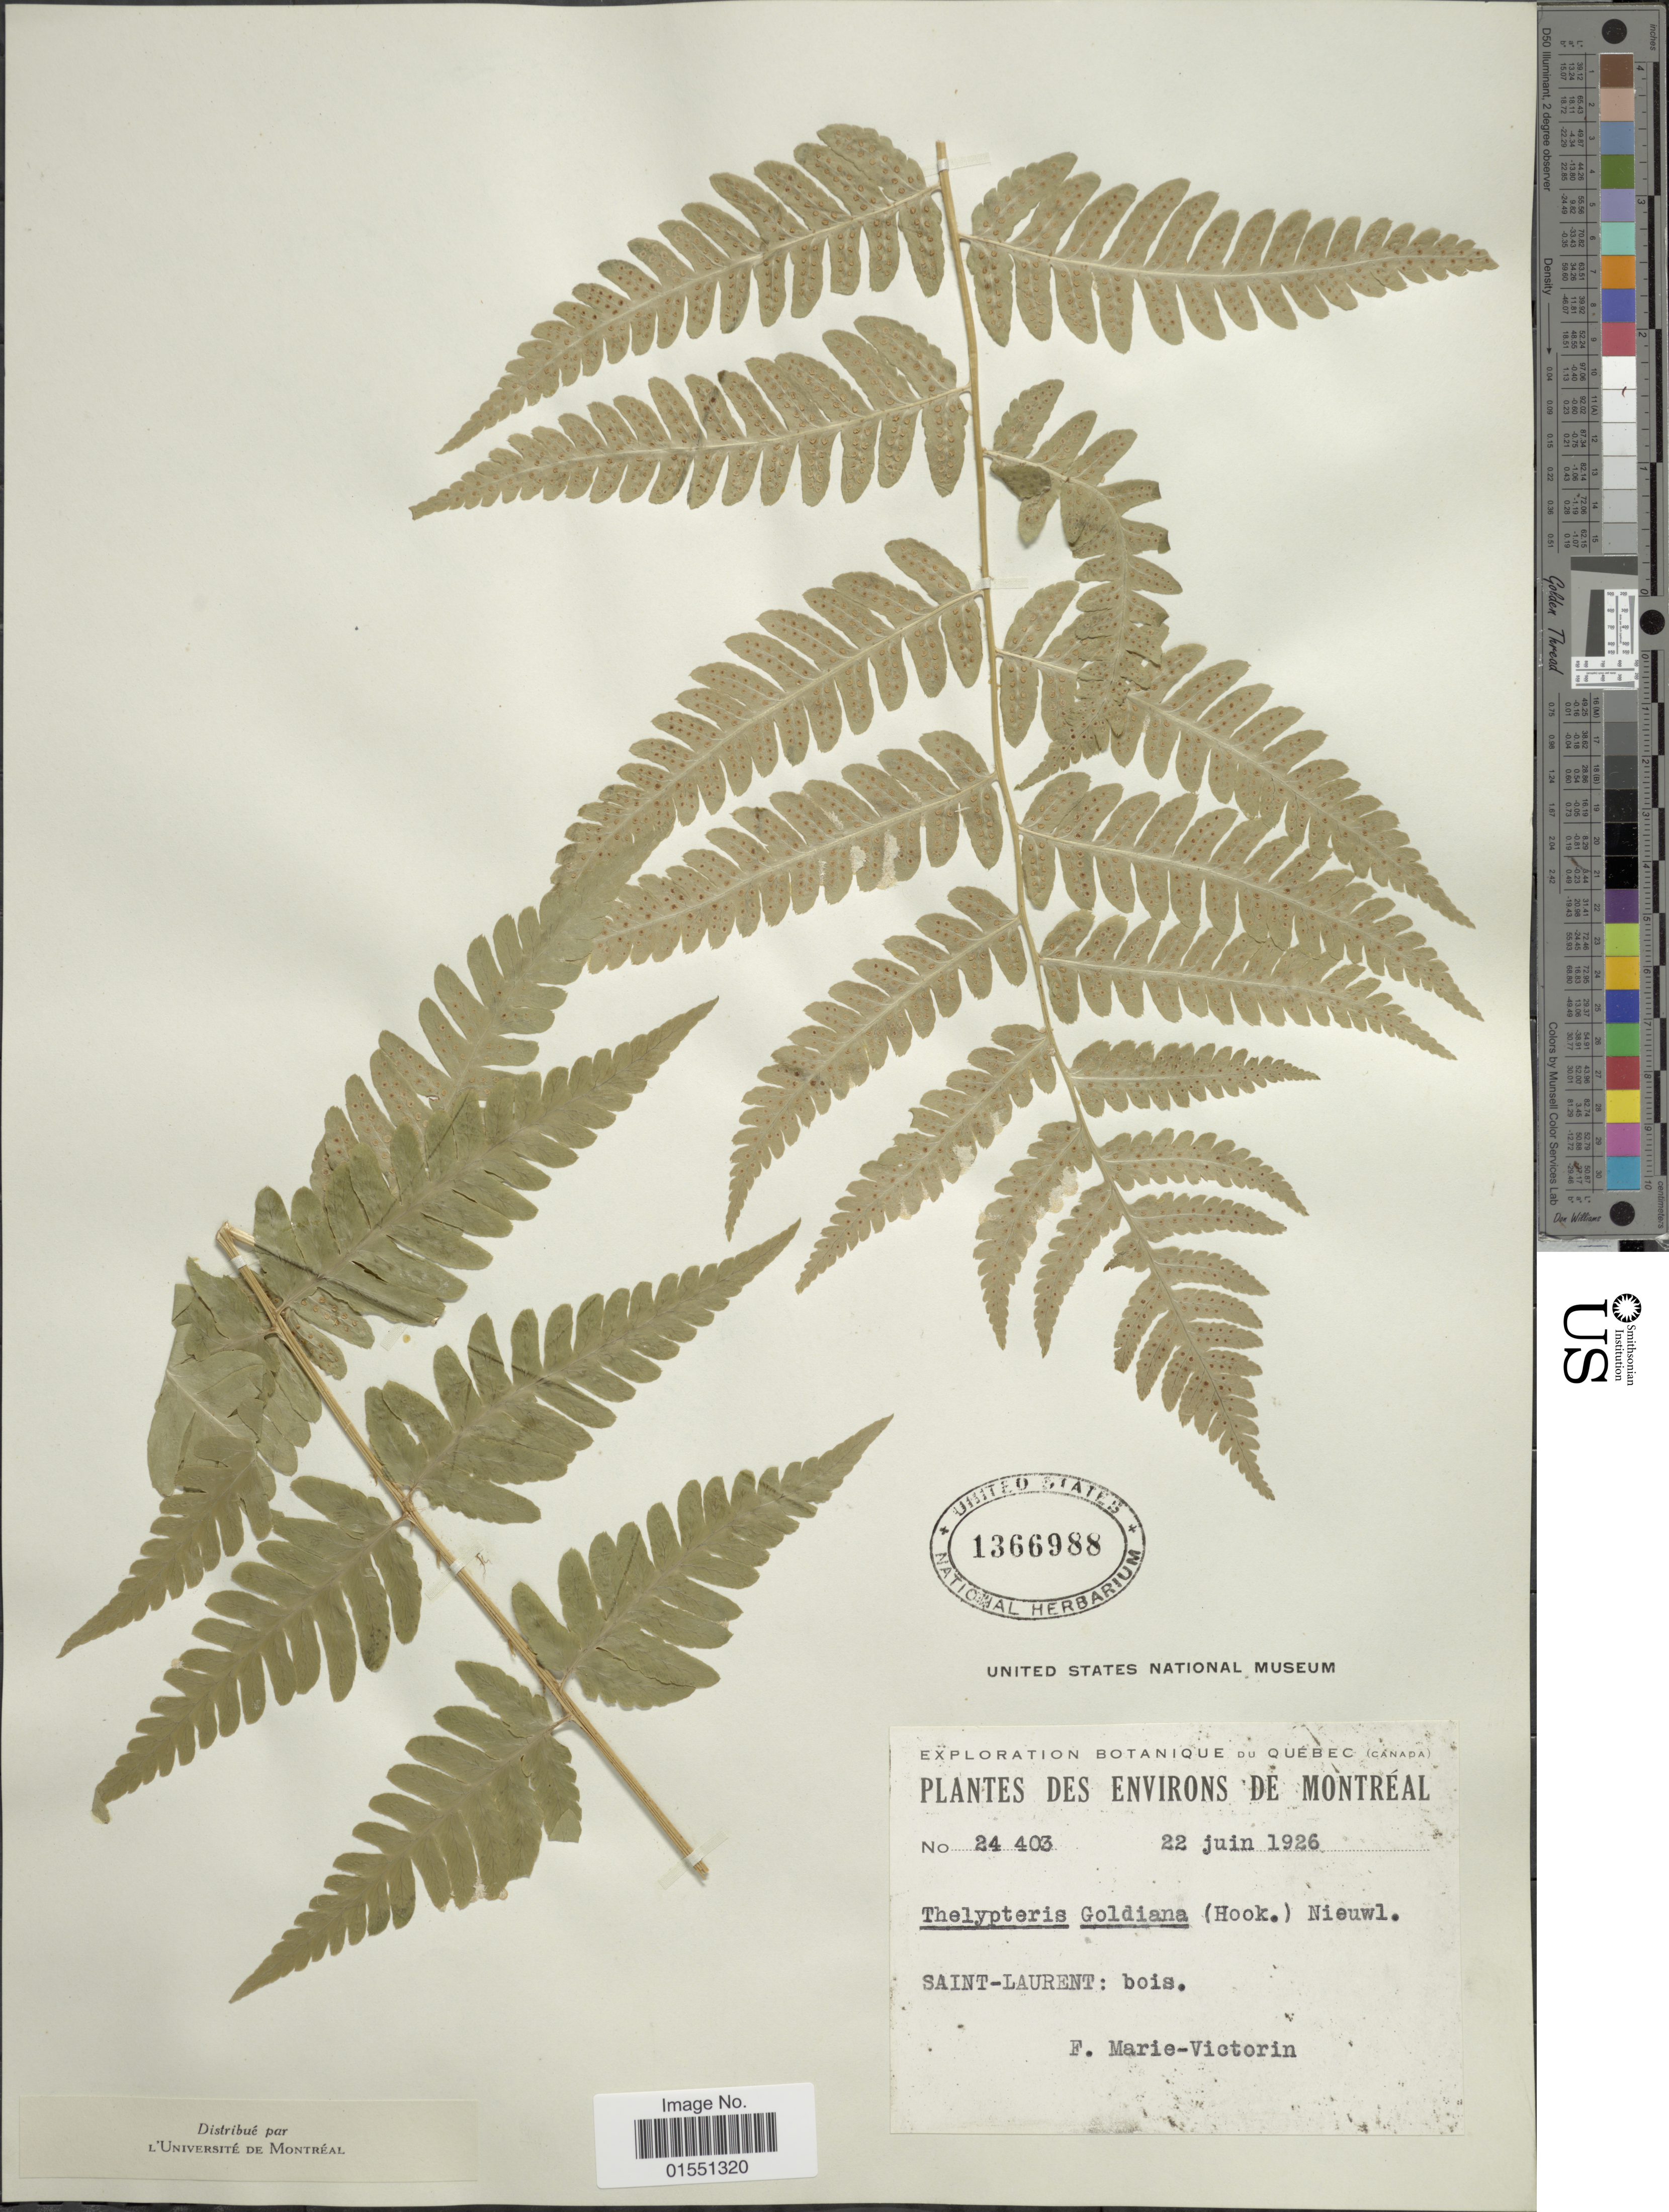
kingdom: Plantae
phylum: Tracheophyta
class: Polypodiopsida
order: Polypodiales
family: Dryopteridaceae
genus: Dryopteris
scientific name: Dryopteris goldiana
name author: (Hook. ex Goldie) A. Gray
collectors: Fr. Marie-Victorin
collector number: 24403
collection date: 1926-06-22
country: Canada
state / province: Quebec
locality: Environs de Montréal. Saint-Laurent: bois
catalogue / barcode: US 1366988